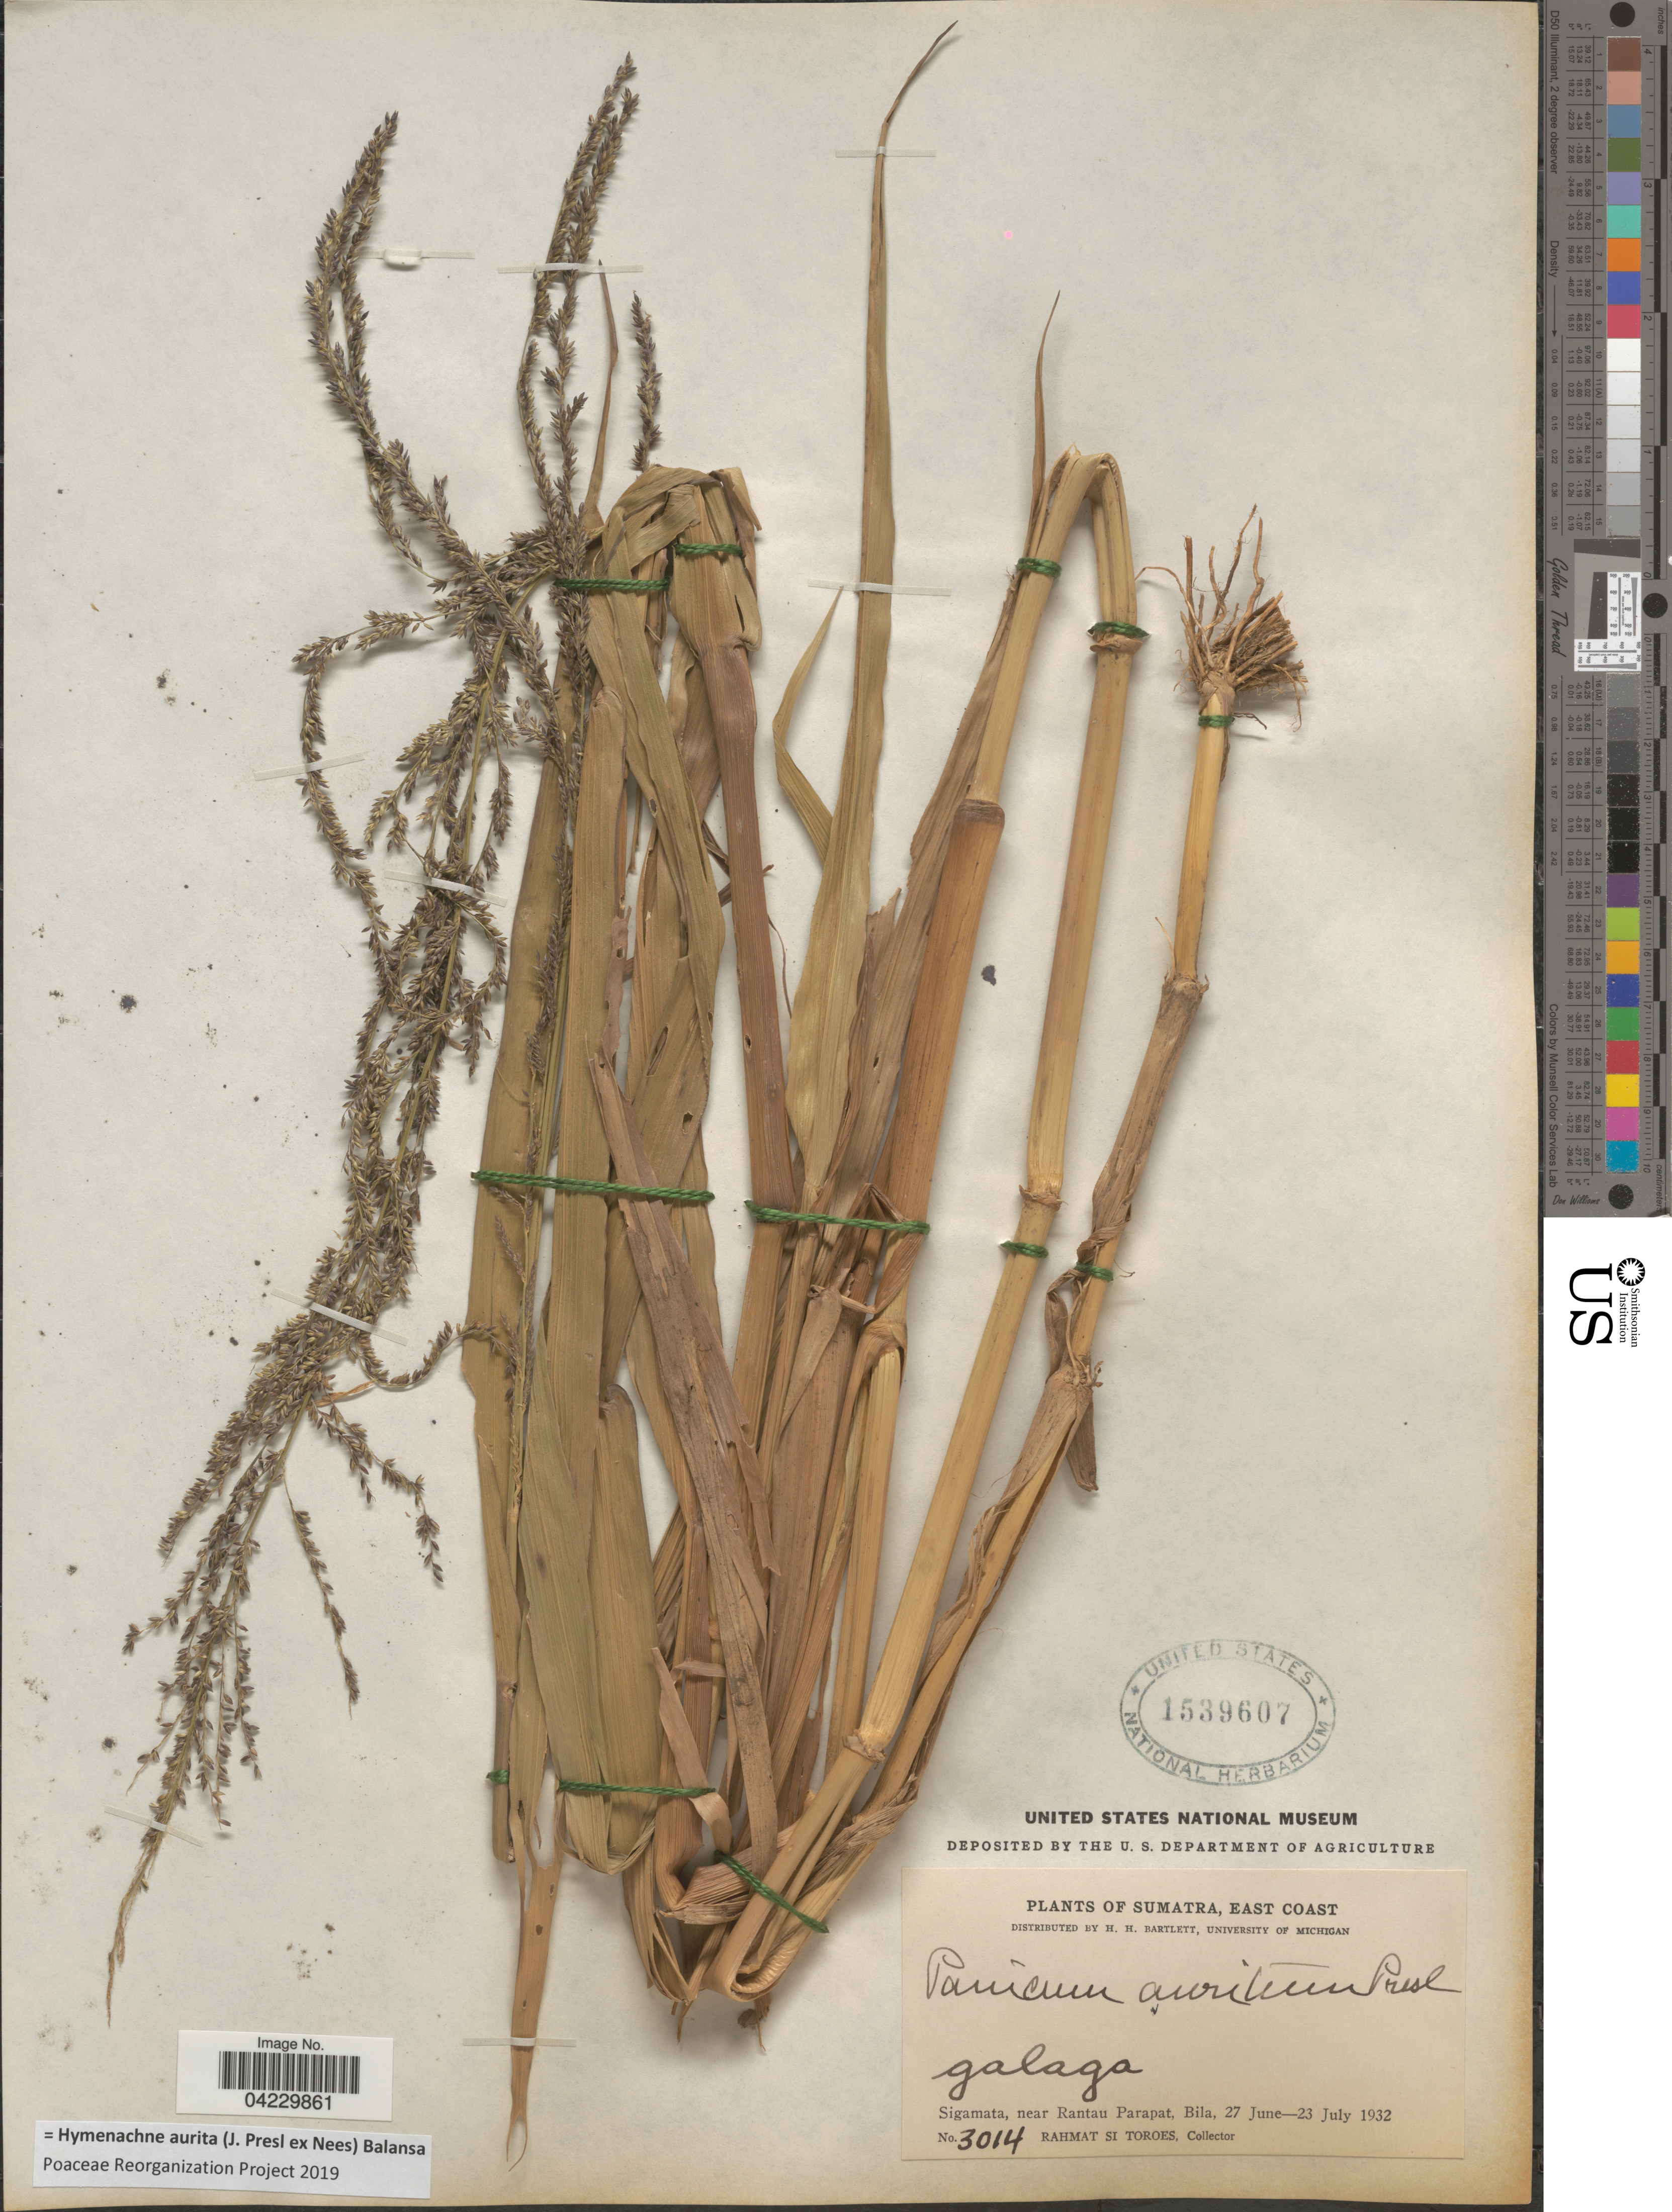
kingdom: Plantae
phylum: Tracheophyta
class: Liliopsida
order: Poales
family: Poaceae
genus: Hymenachne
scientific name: Hymenachne aurita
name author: (J. Presl ex Nees) Balansa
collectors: Rahmat Si Boeea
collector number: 3014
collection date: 1932-06-27/1932-07-23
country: Indonesia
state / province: Sumatra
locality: East Coast. Sigamata, near Rantau Parapat, Bila.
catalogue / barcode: US 1539607